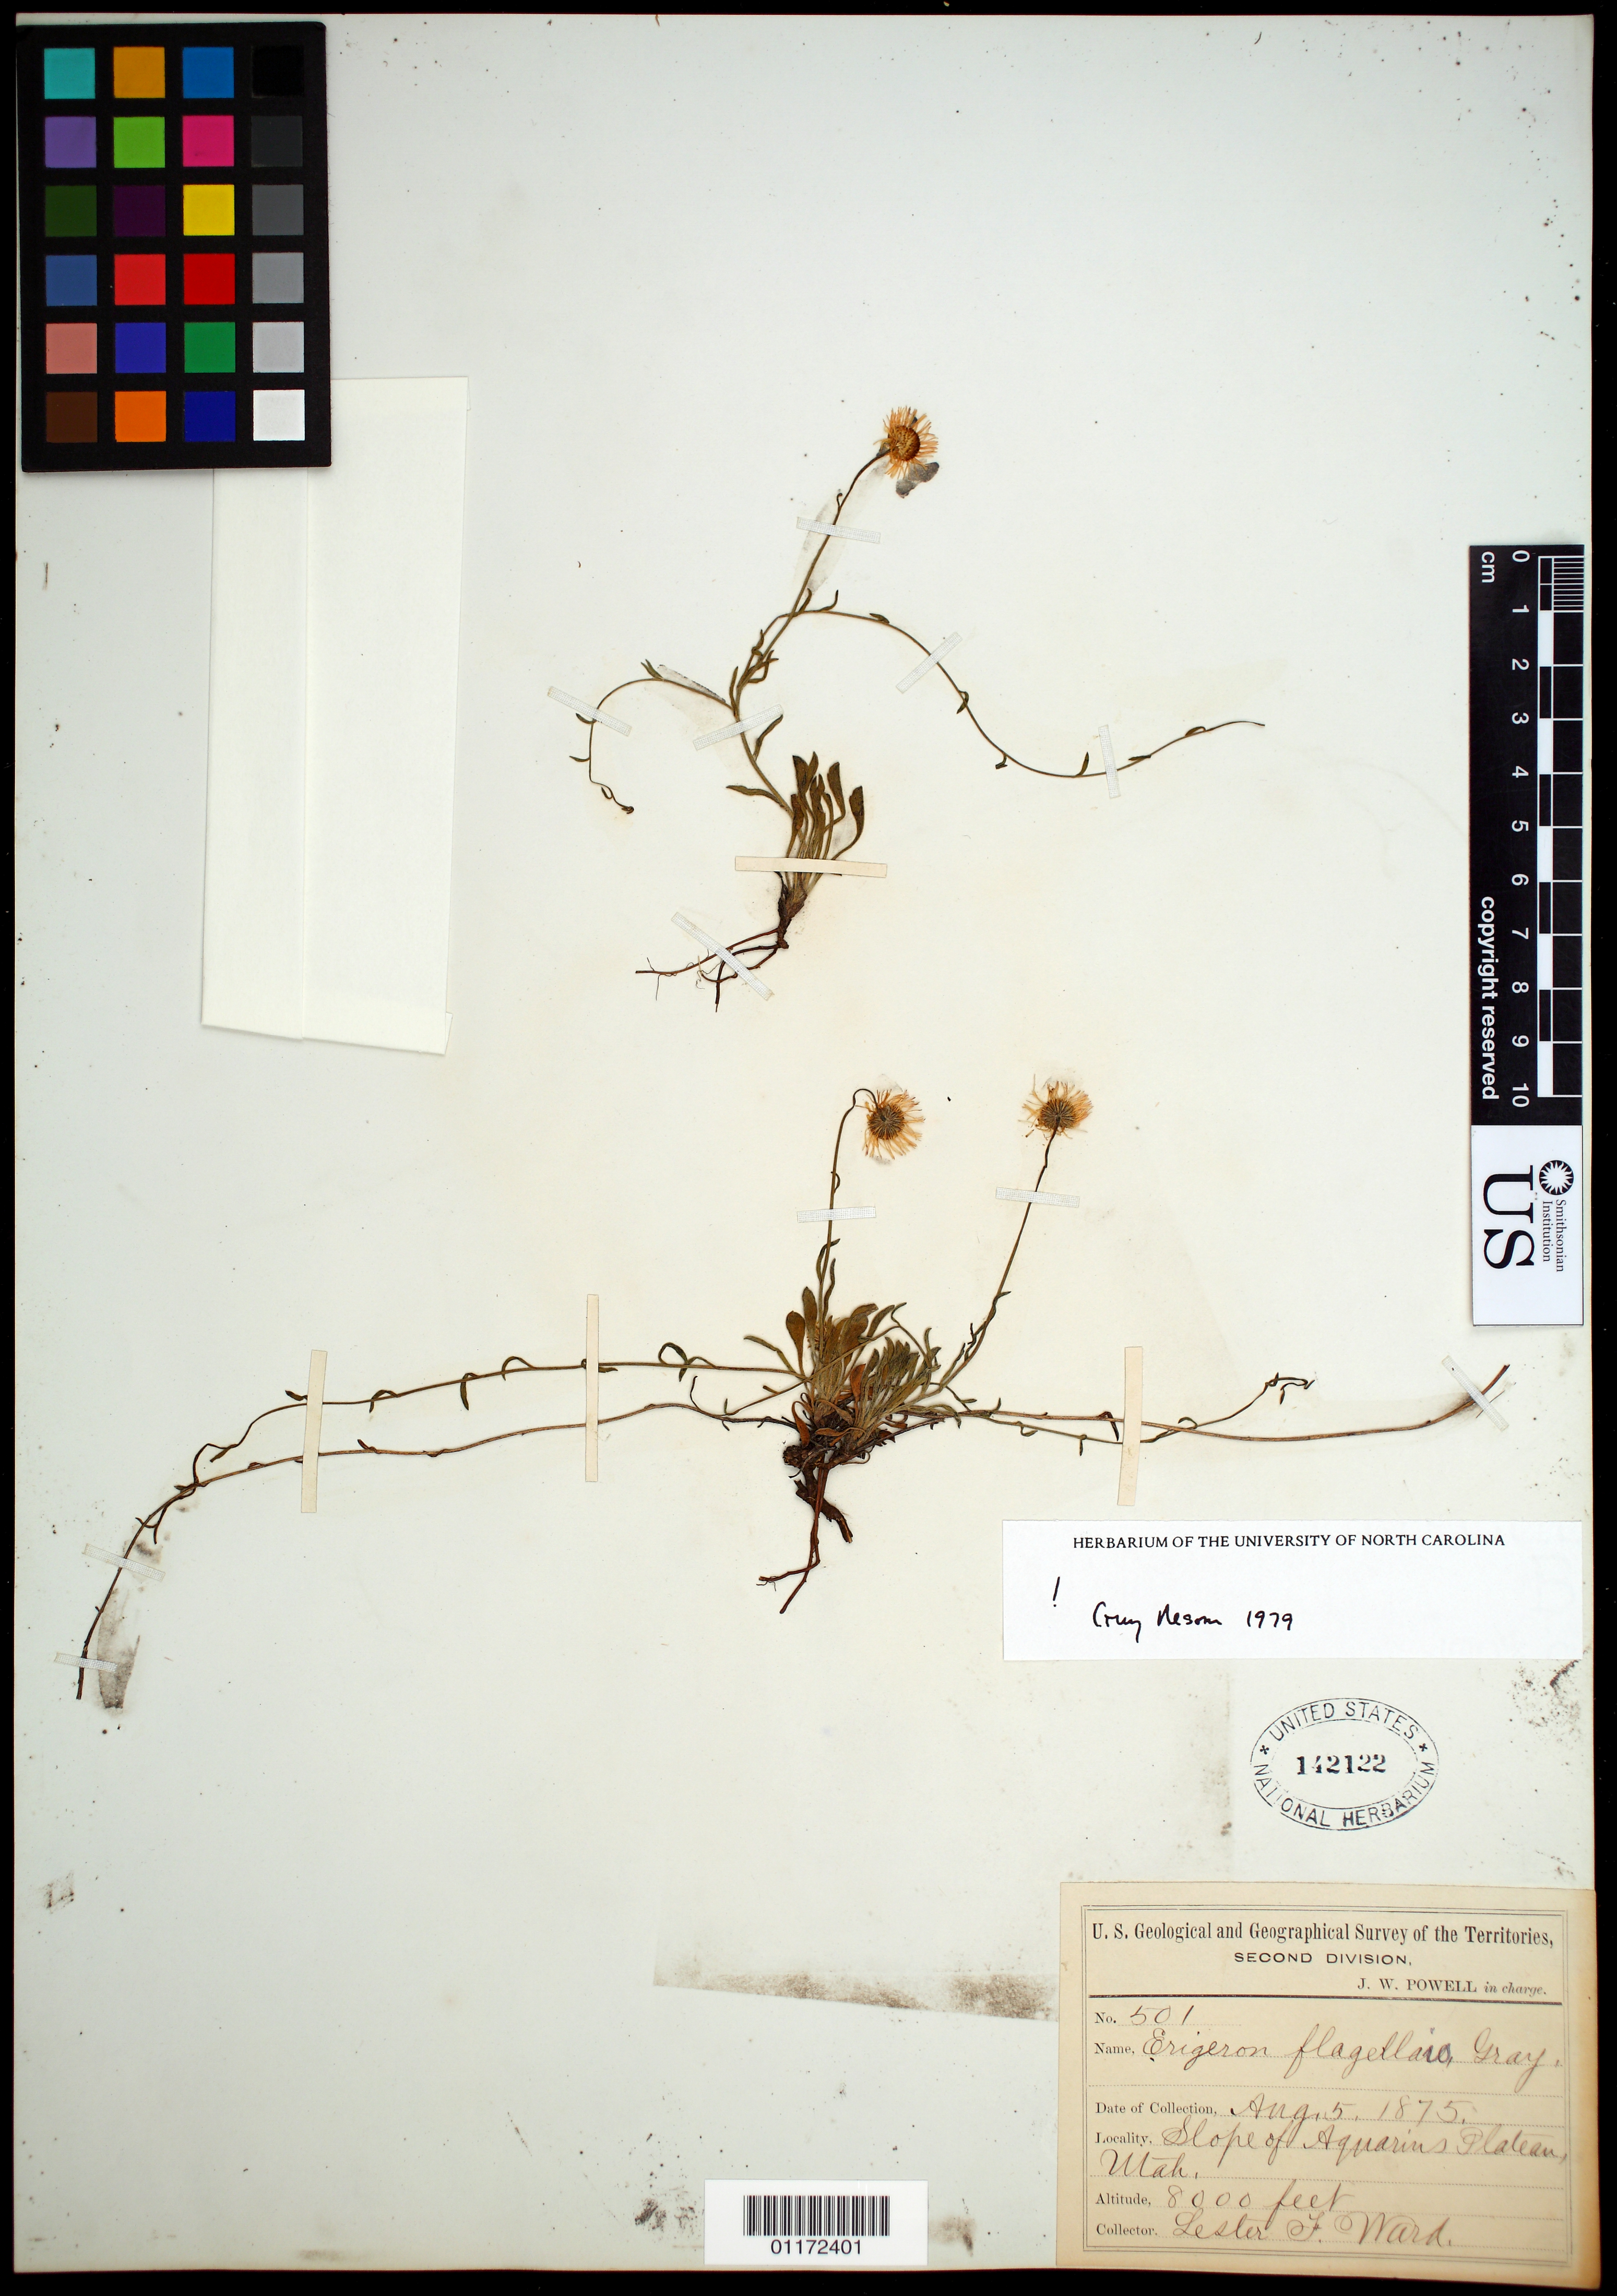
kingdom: Plantae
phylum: Tracheophyta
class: Magnoliopsida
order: Asterales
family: Asteraceae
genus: Erigeron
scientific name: Erigeron flagellaris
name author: A. Gray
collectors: L. F. Ward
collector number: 501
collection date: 1875-08-05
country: United States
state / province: Utah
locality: Slope of Aquarius Plateau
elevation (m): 2438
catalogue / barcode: US 142122